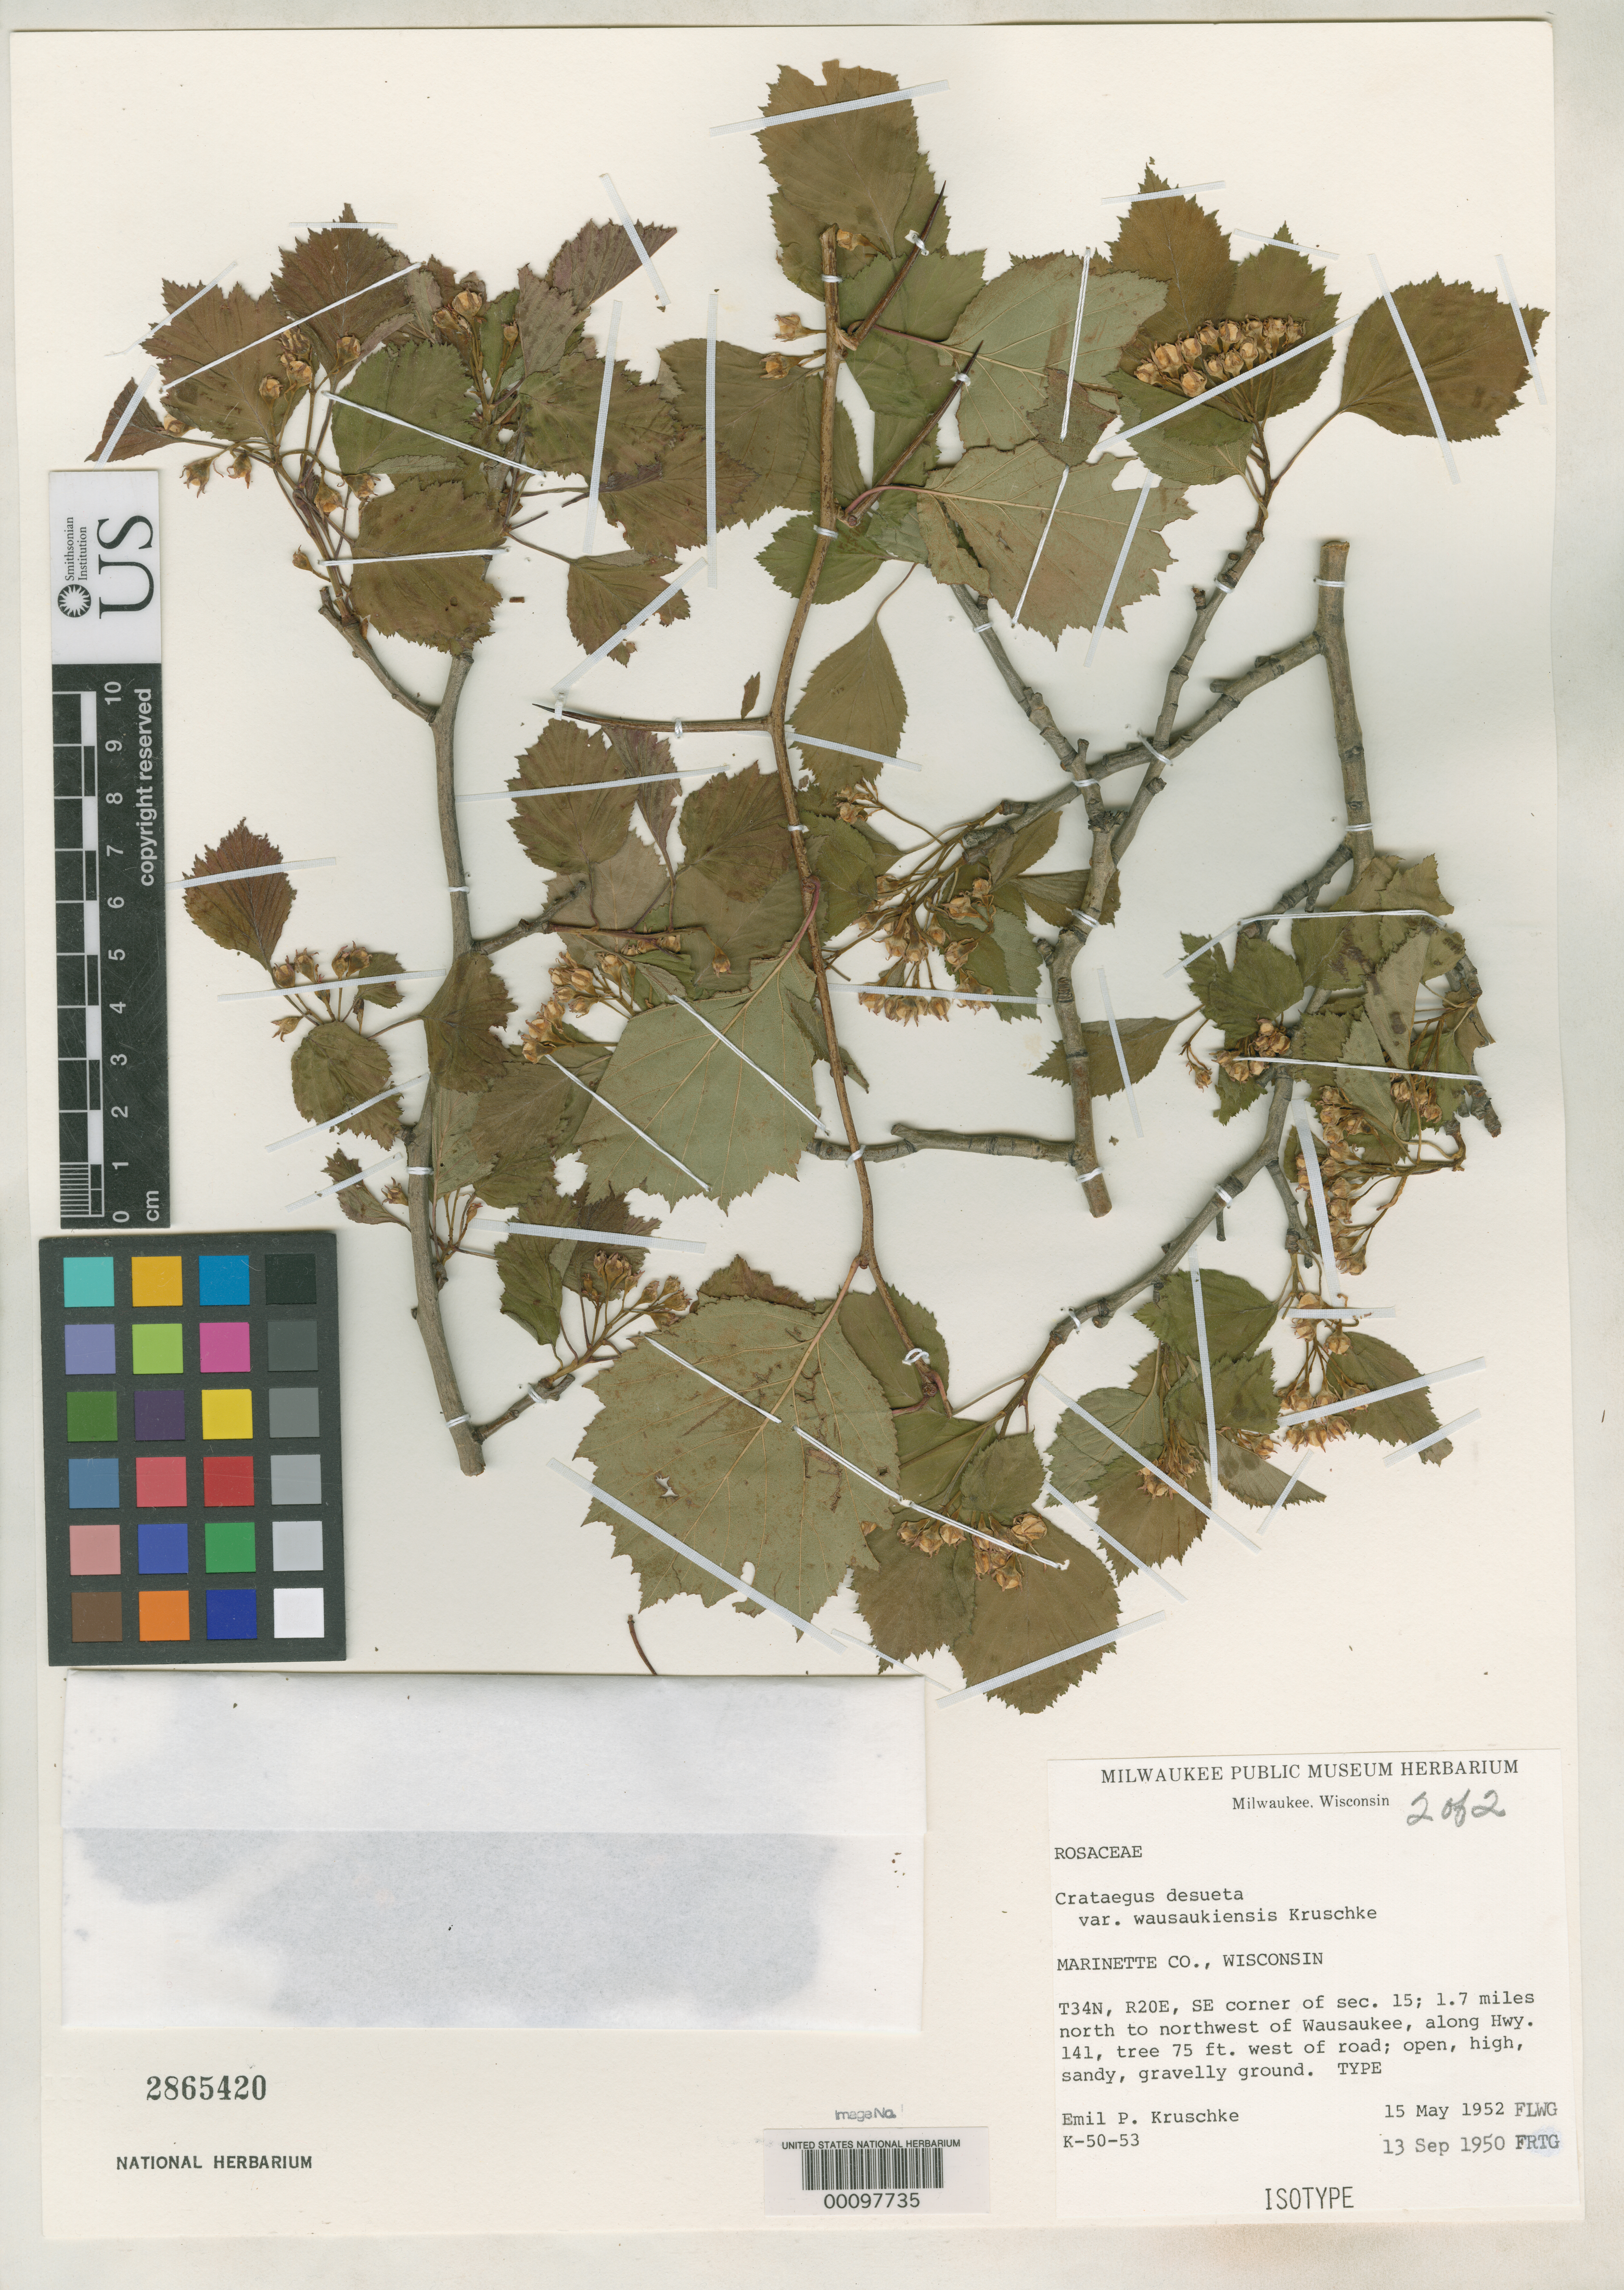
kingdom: Plantae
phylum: Tracheophyta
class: Magnoliopsida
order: Rosales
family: Rosaceae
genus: Crataegus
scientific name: Crataegus desueta var. wausaukiensis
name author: Kruschke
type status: Isotype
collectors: E. Kruschke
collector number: K-50-53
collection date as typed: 15 May 1952 and 13 Sep 1950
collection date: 1950-09-13,1952-05-15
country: United States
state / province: Wisconsin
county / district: Marinett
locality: NNW of Wausaukee along hwy. 141.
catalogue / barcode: US 2865420